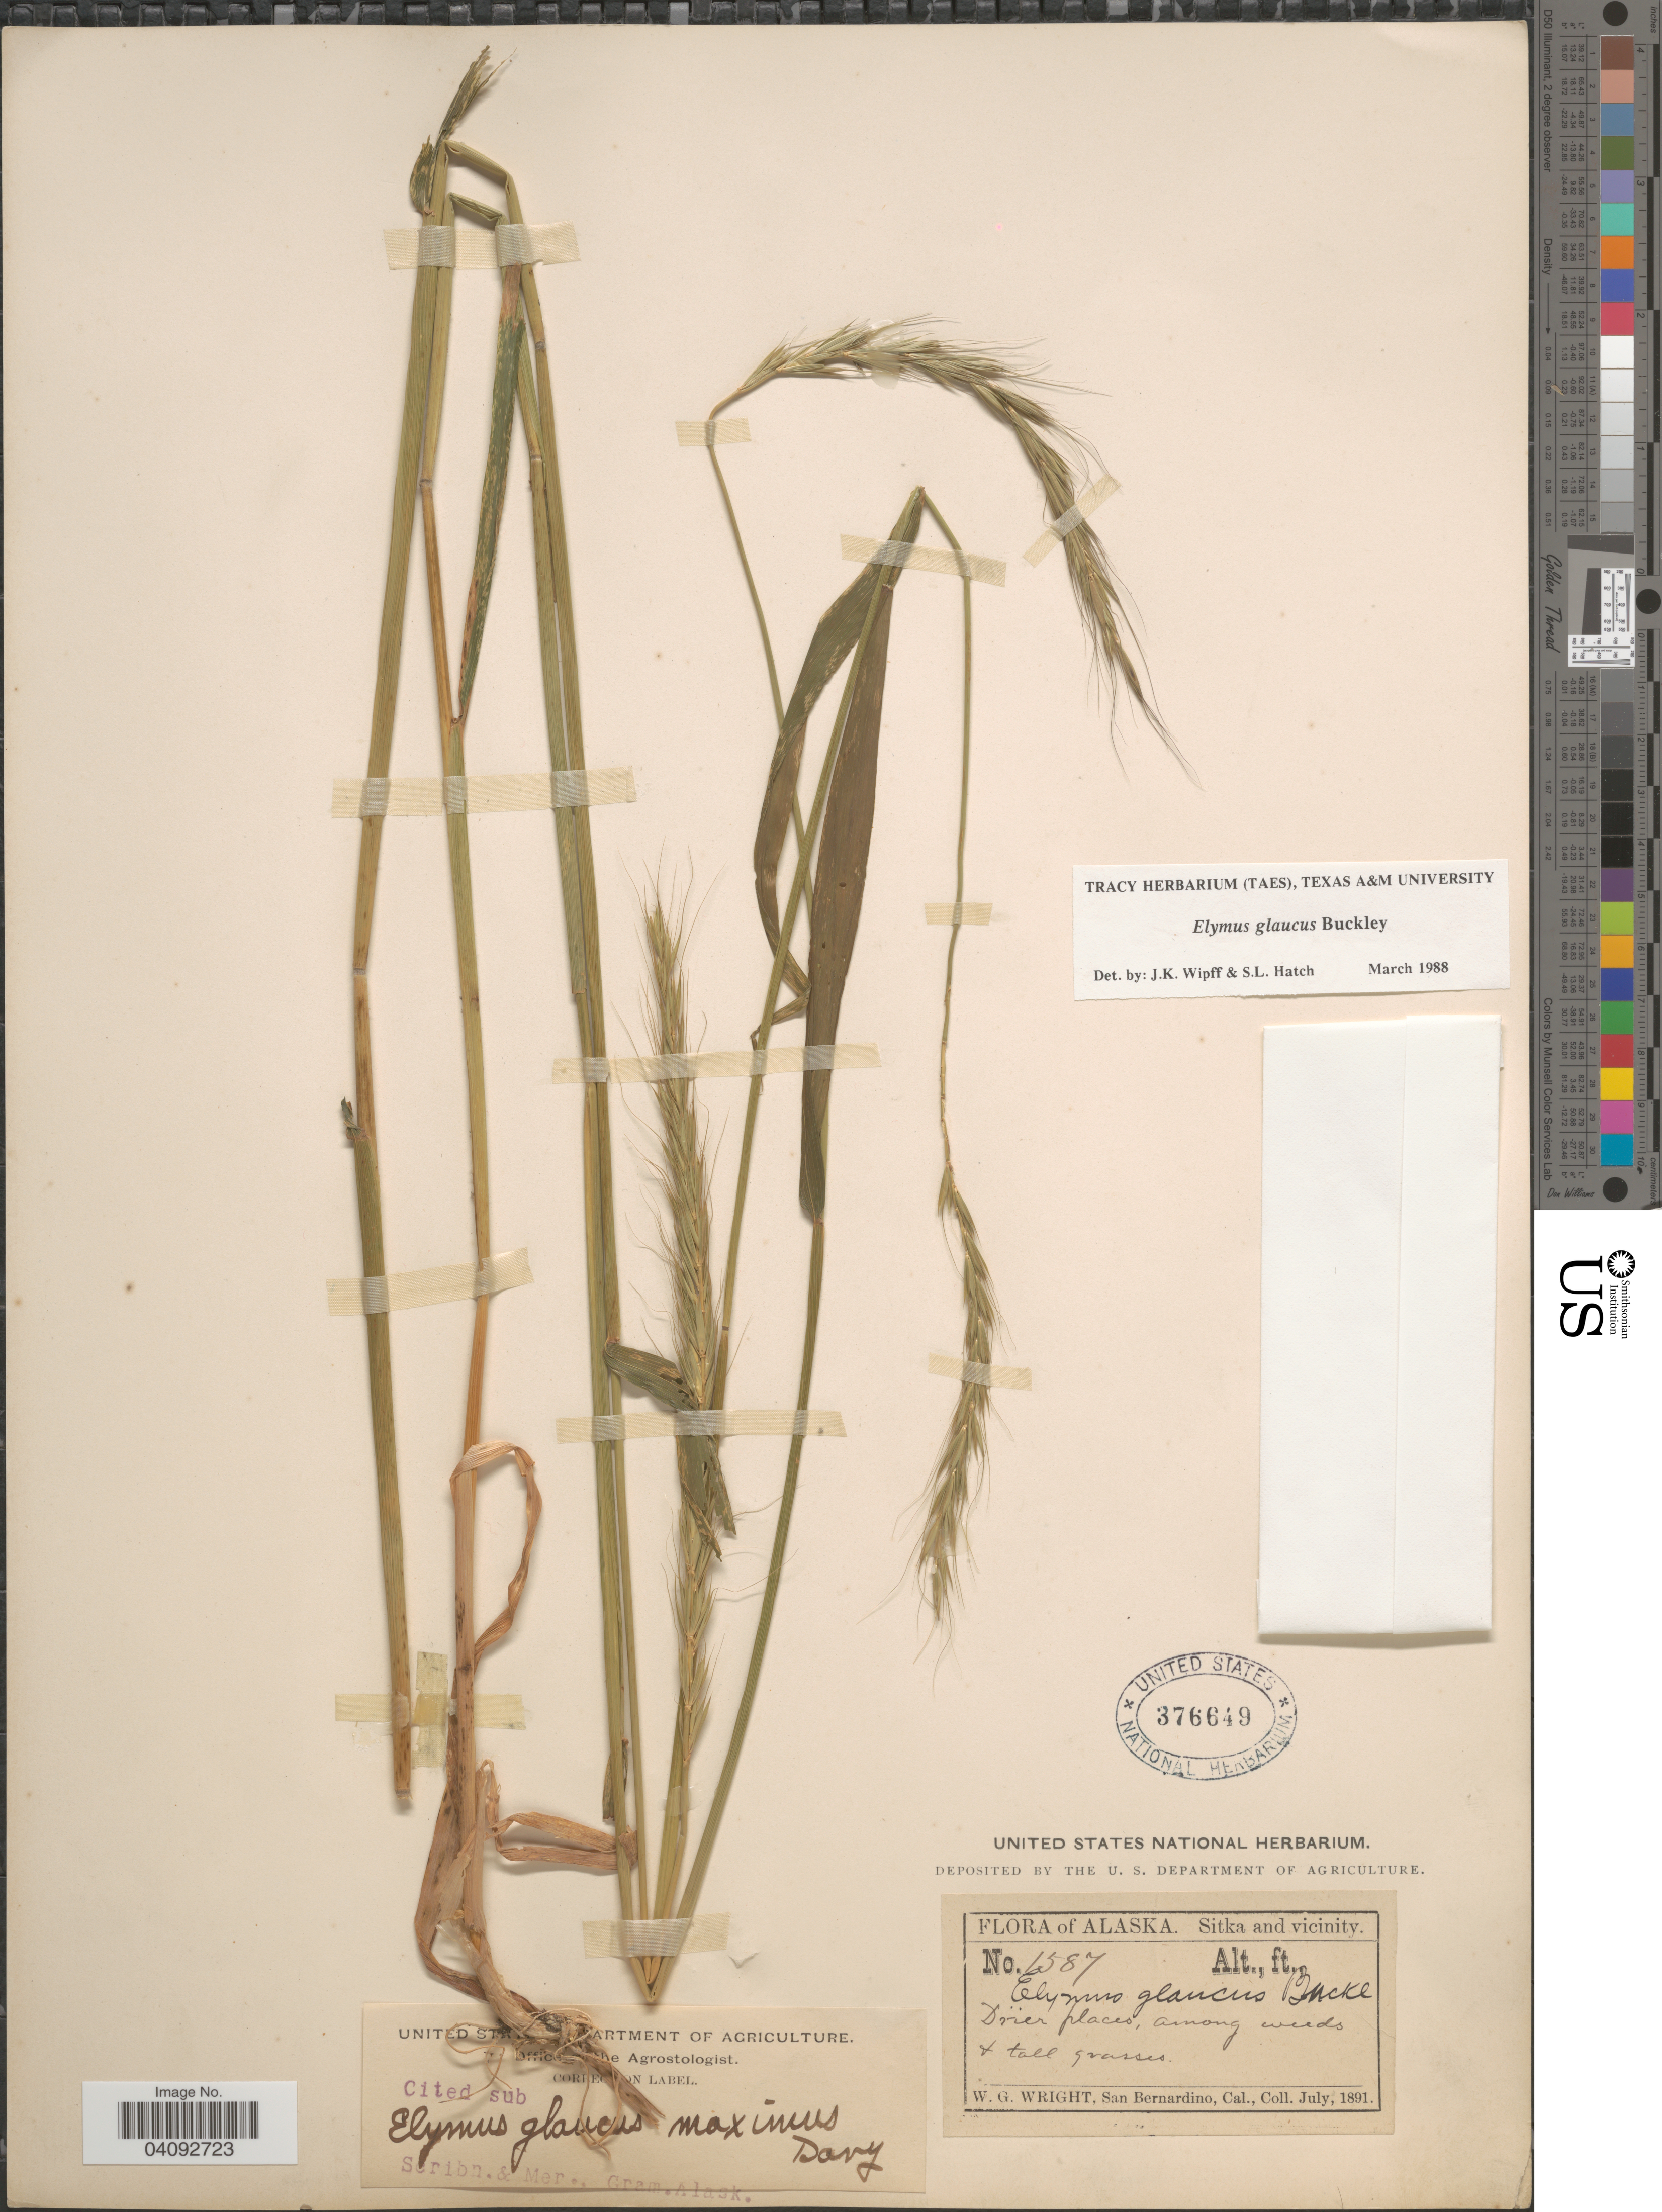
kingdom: Plantae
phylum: Tracheophyta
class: Liliopsida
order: Poales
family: Poaceae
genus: Elymus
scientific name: Elymus glaucus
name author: Buckley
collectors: W. G. Wright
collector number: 1587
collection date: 1891-07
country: United States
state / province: Alaska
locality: Sitka and vicinity. Drier places, among weeds & tall grasses.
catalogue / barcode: US 376649